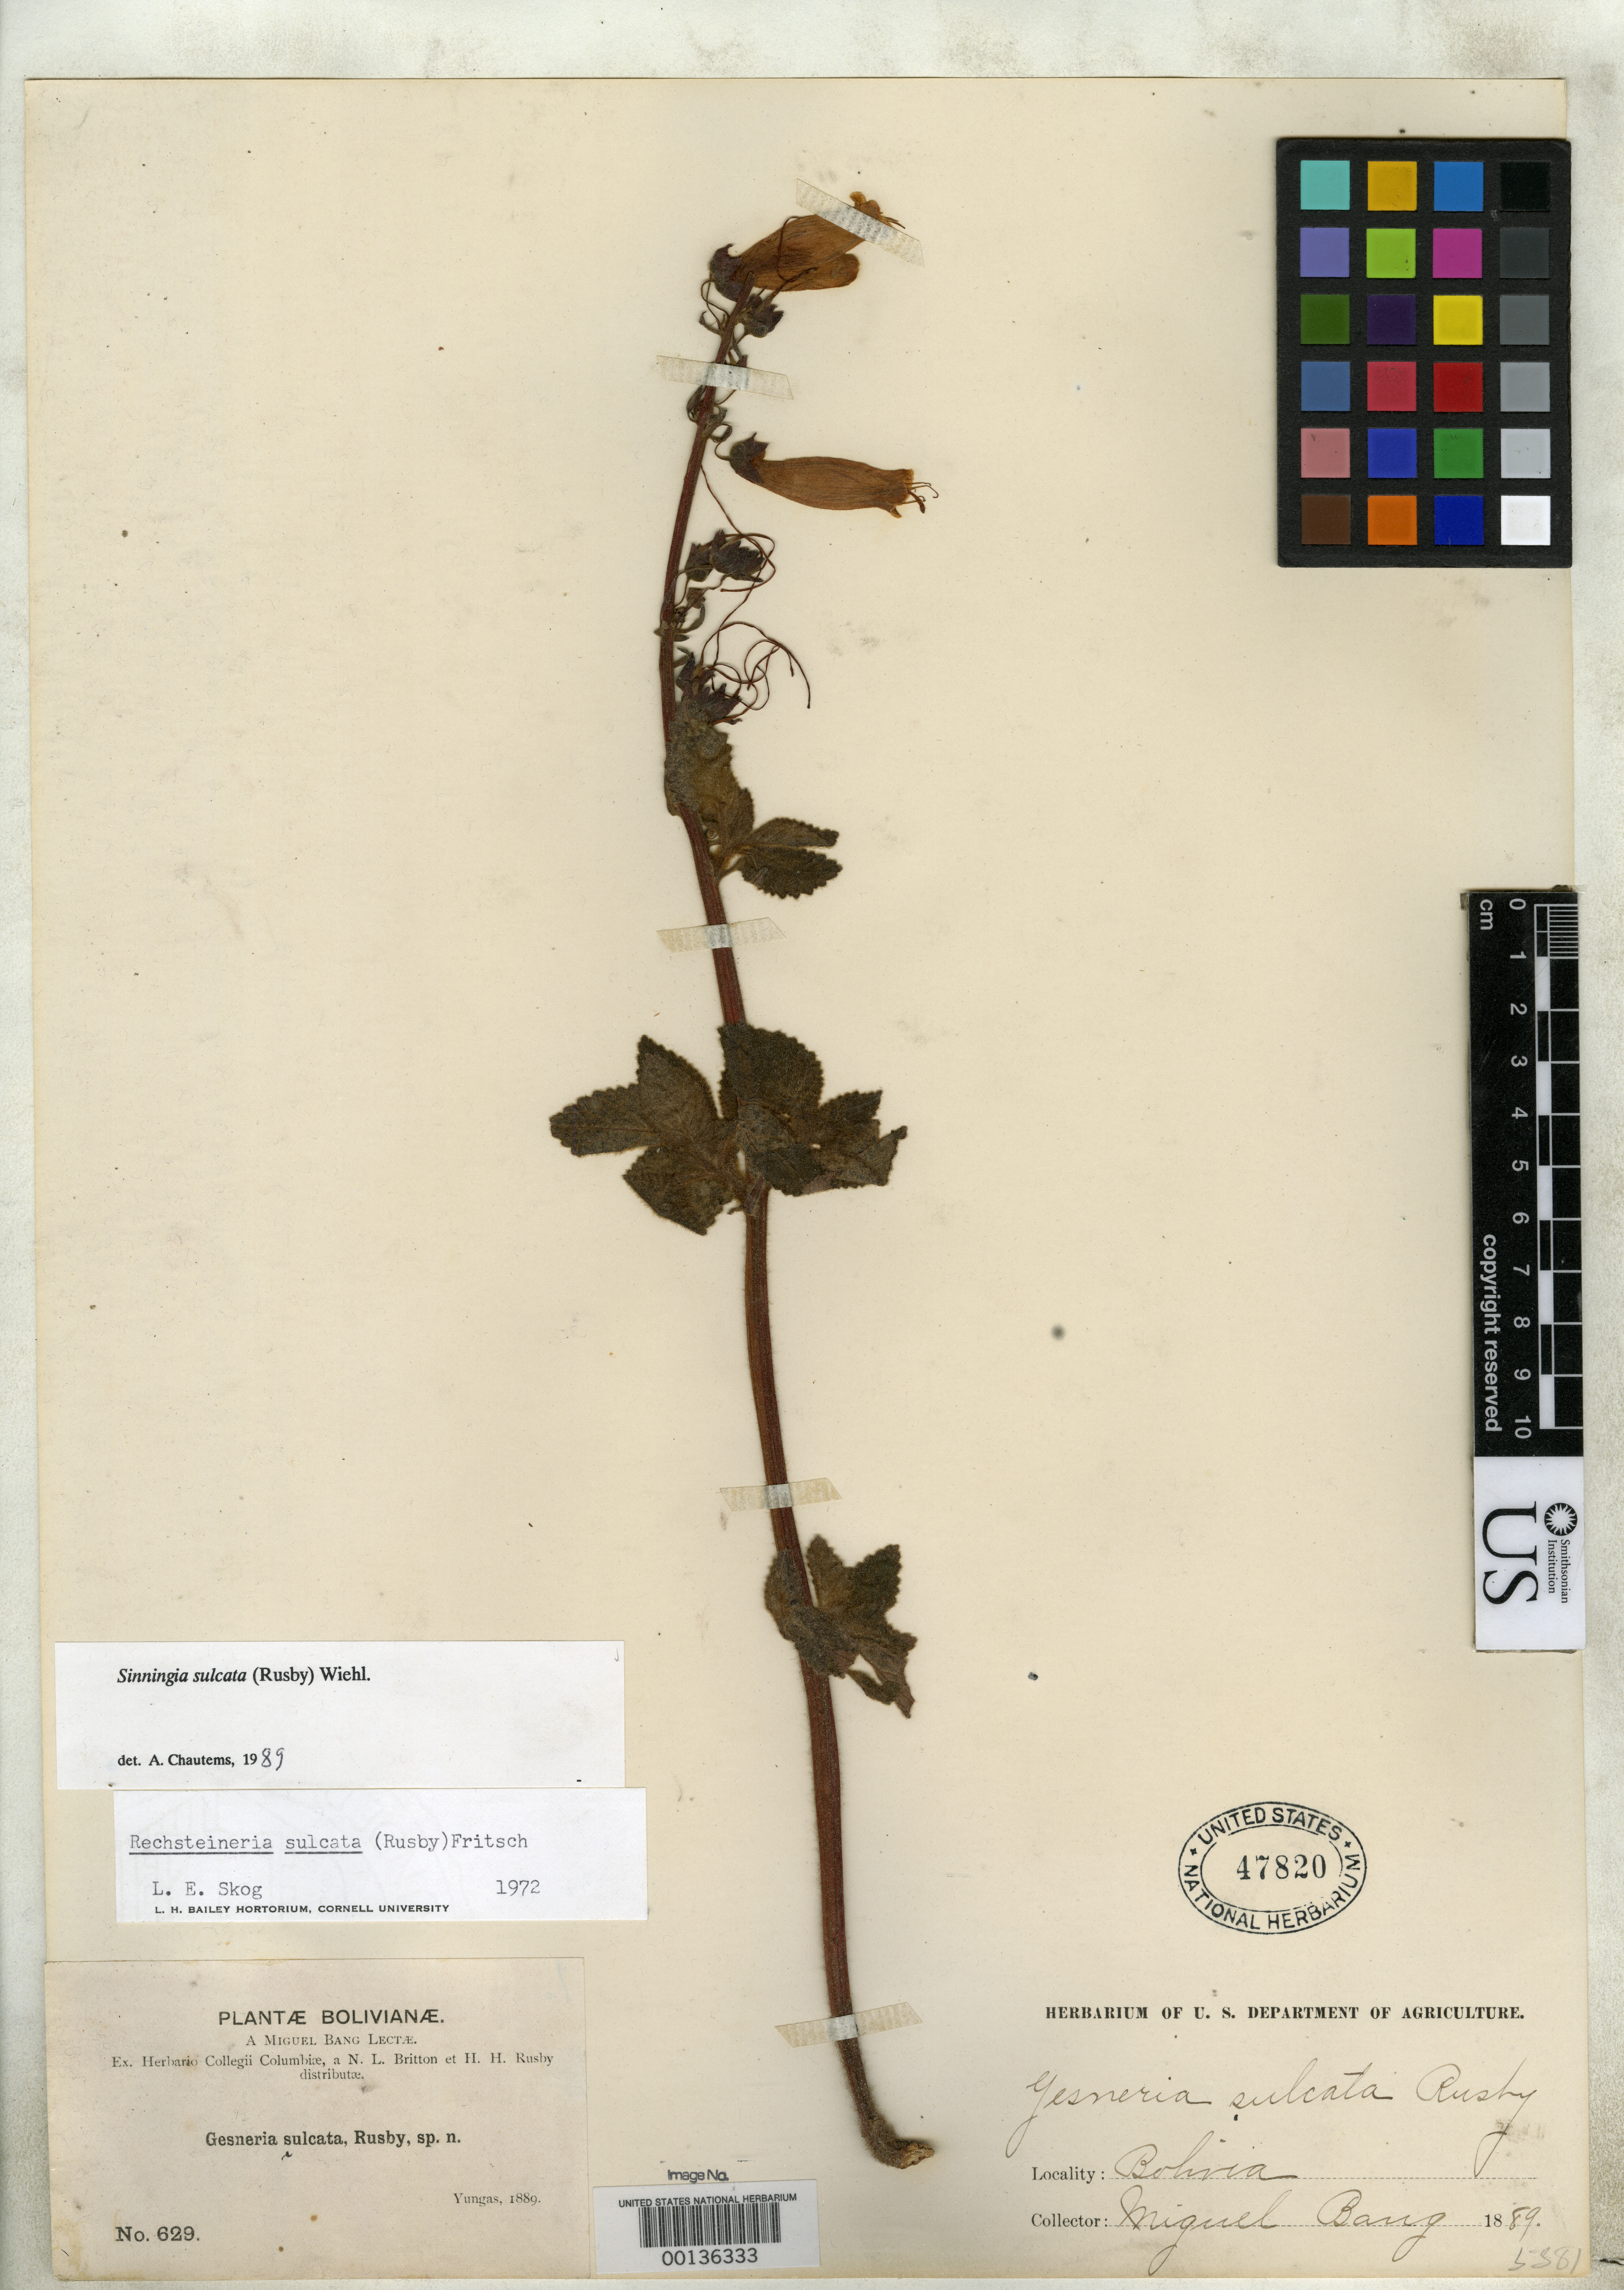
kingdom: Plantae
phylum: Tracheophyta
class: Magnoliopsida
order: Lamiales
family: Gesneriaceae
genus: Gesneria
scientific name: Gesneria sulcata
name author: Rusby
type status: Isotype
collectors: M. Bang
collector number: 629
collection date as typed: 1889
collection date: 1889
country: Bolivia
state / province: La Paz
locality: Yungas.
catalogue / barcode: US 47820